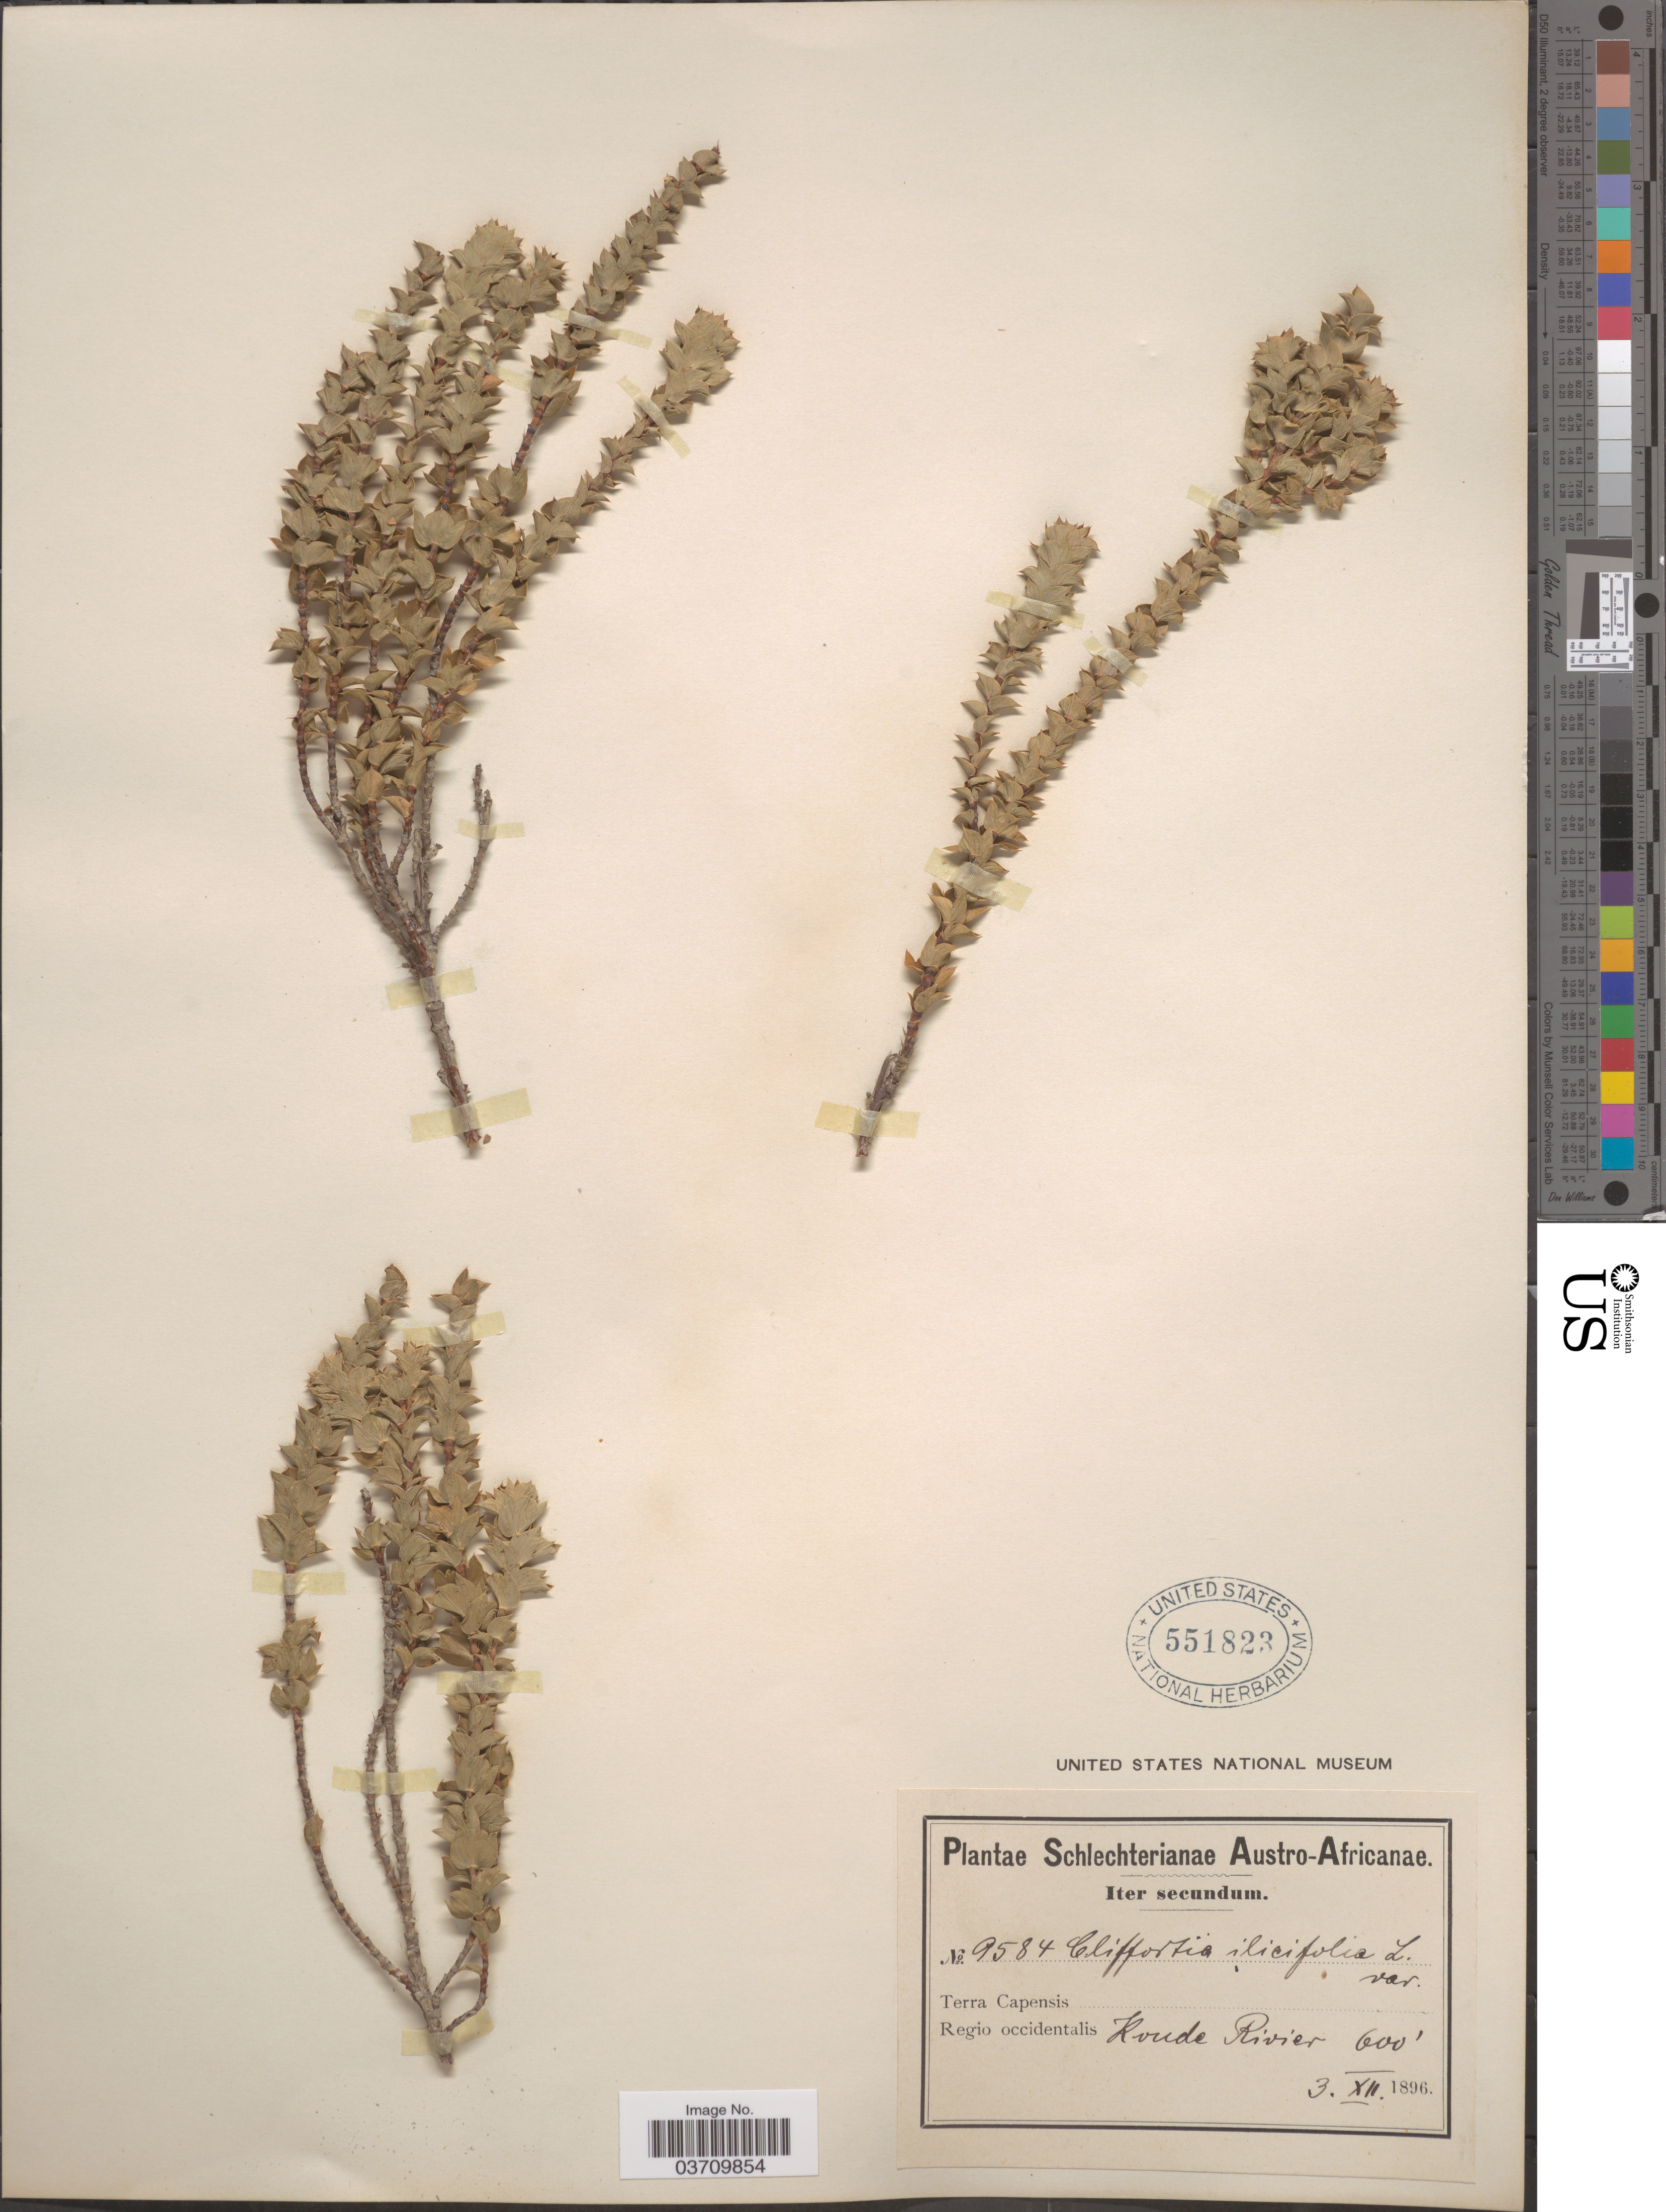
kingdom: Plantae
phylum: Tracheophyta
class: Magnoliopsida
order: Rosales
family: Rosaceae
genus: Cliffortia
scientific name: Cliffortia ilicifolia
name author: L.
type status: Isolectotype; Type Collection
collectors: Schlechter, --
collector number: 9584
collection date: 1896-12-03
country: South Africa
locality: Austro-Africanae. Terra Capensis. Regio occidentalis. Koude Rivier.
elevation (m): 183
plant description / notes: Isosyntype and isolectotype of Cliffortia ilicifolia var. schlechteri Weim.; filed in the mainh herbarium (as species), to be retrieved for Type Register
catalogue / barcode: US 551823